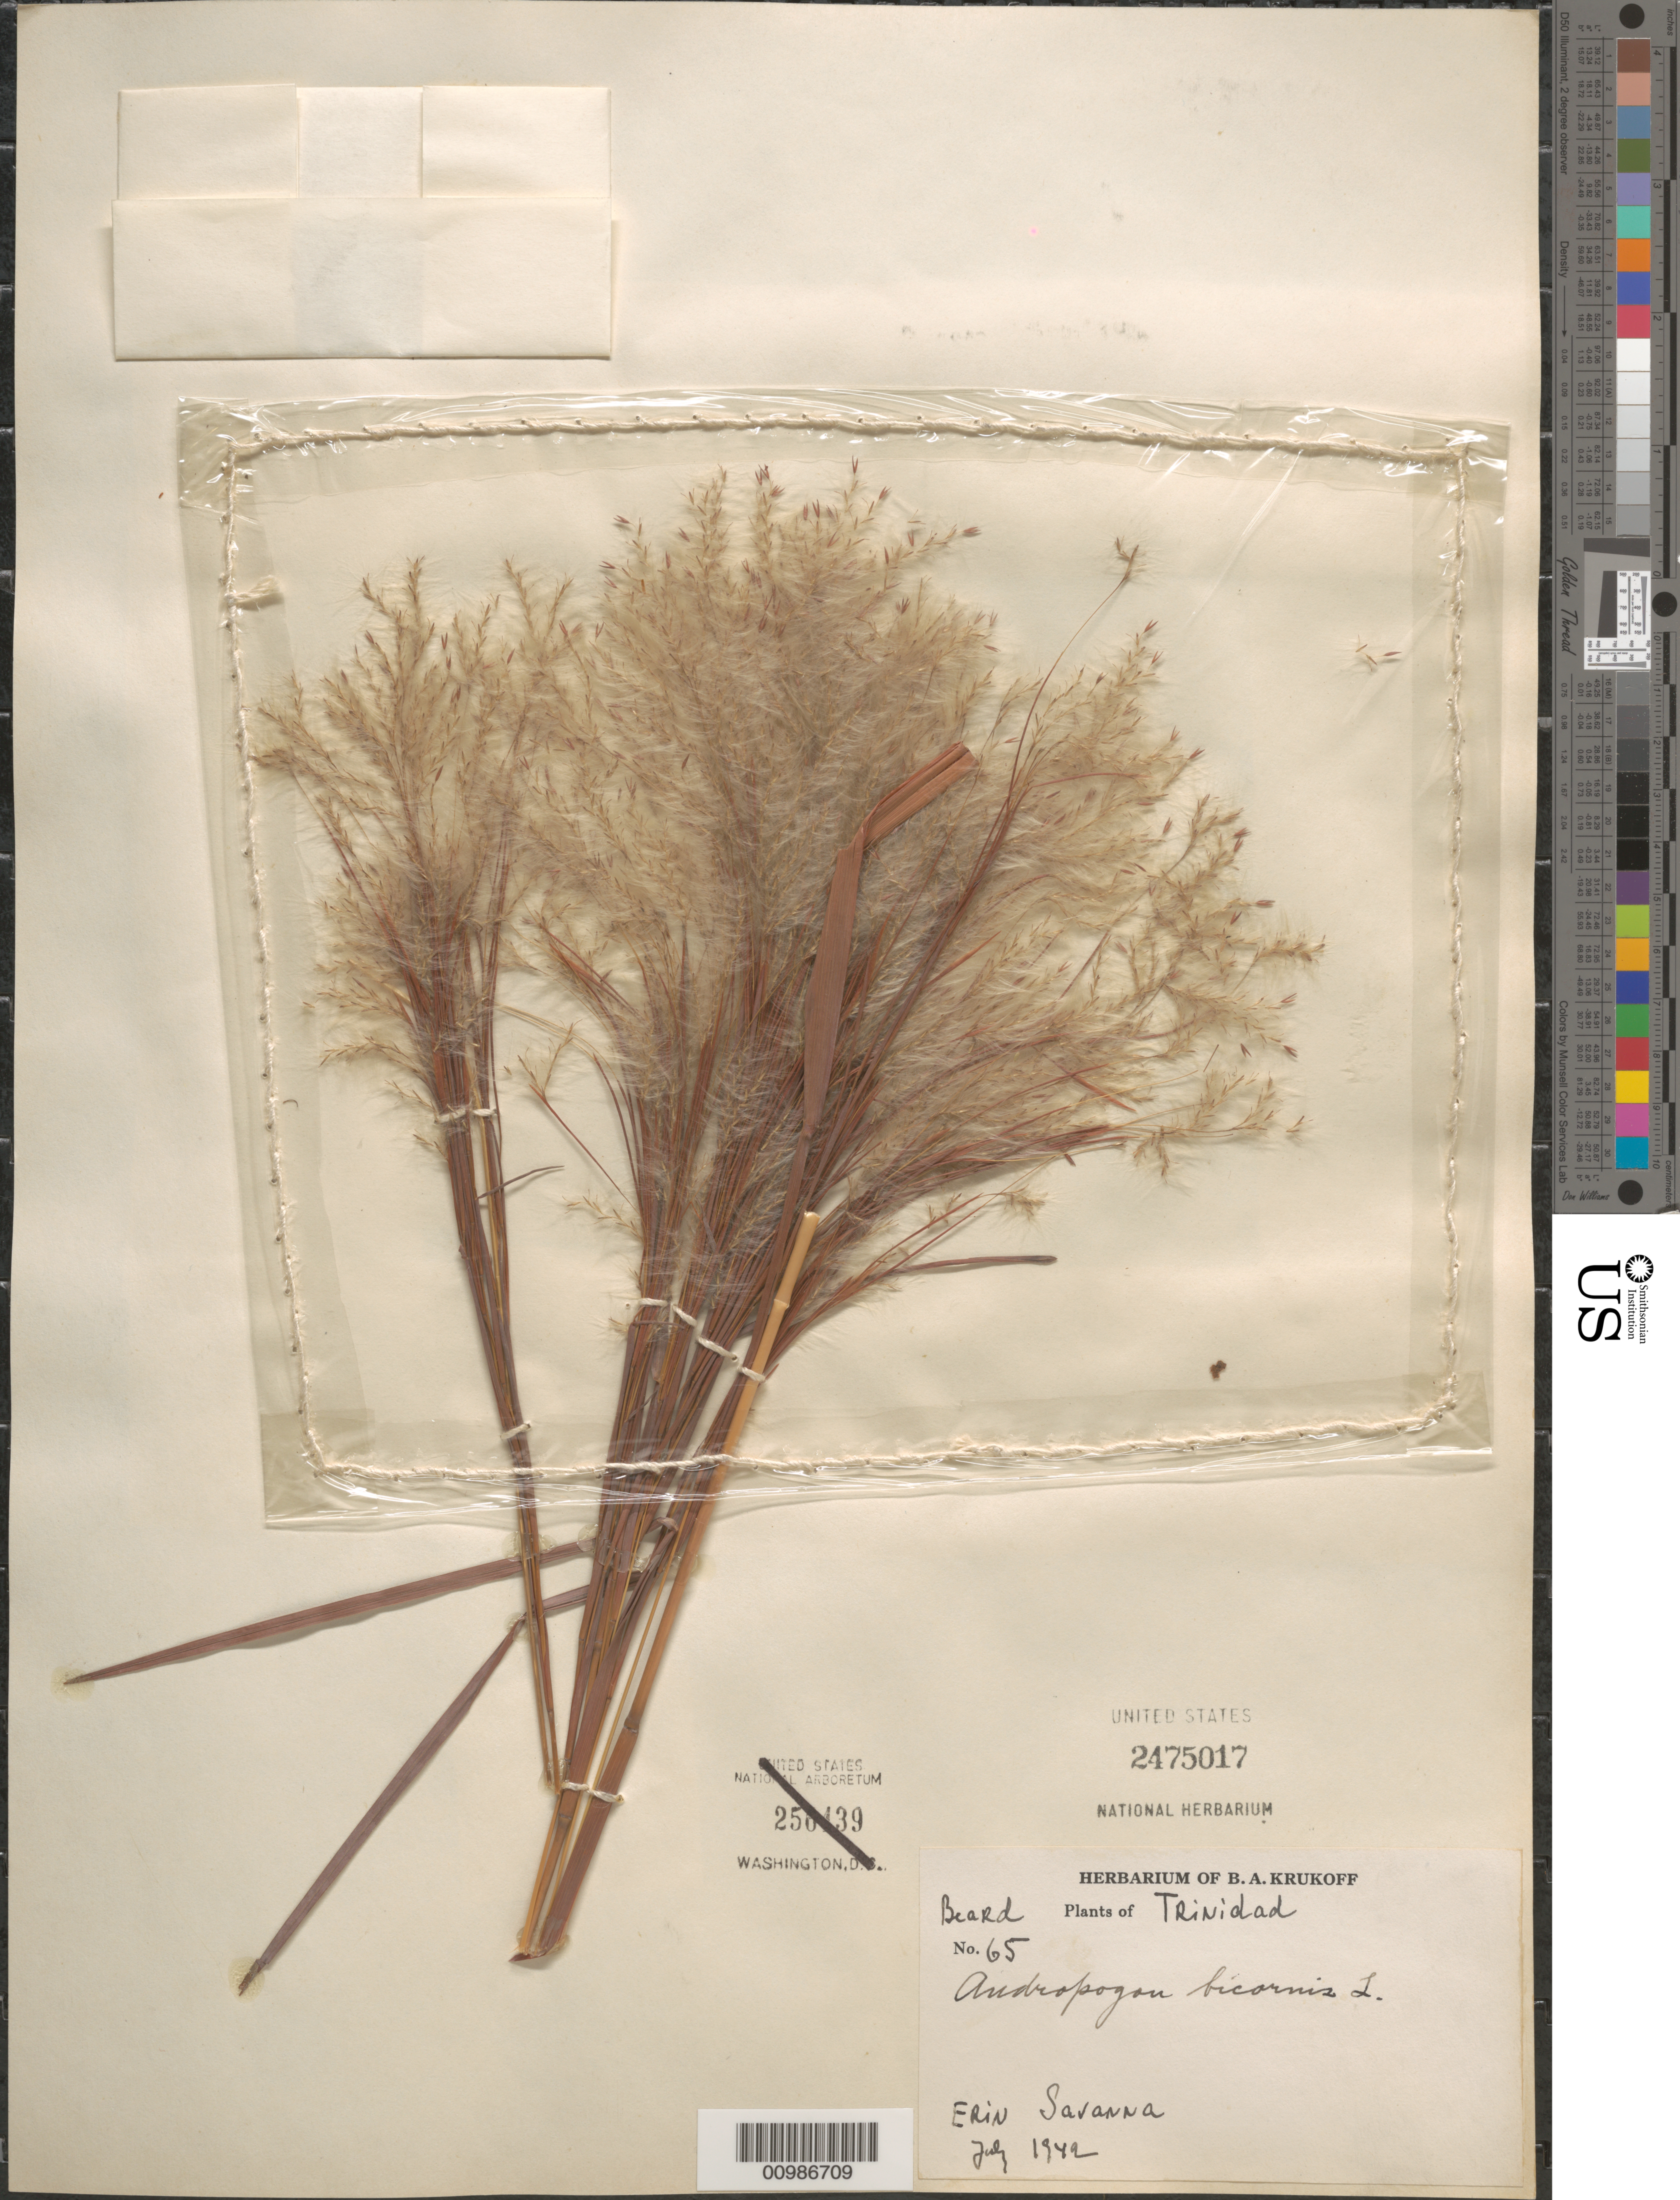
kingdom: Plantae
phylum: Tracheophyta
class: Liliopsida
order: Poales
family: Poaceae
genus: Andropogon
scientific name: Andropogon bicornis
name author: L.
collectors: -. Beard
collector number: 65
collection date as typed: Jul 1942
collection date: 1942-07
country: Trinidad and Tobago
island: Trinidad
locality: Erin Savanna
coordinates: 0 N, 0 E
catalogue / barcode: US 2475017